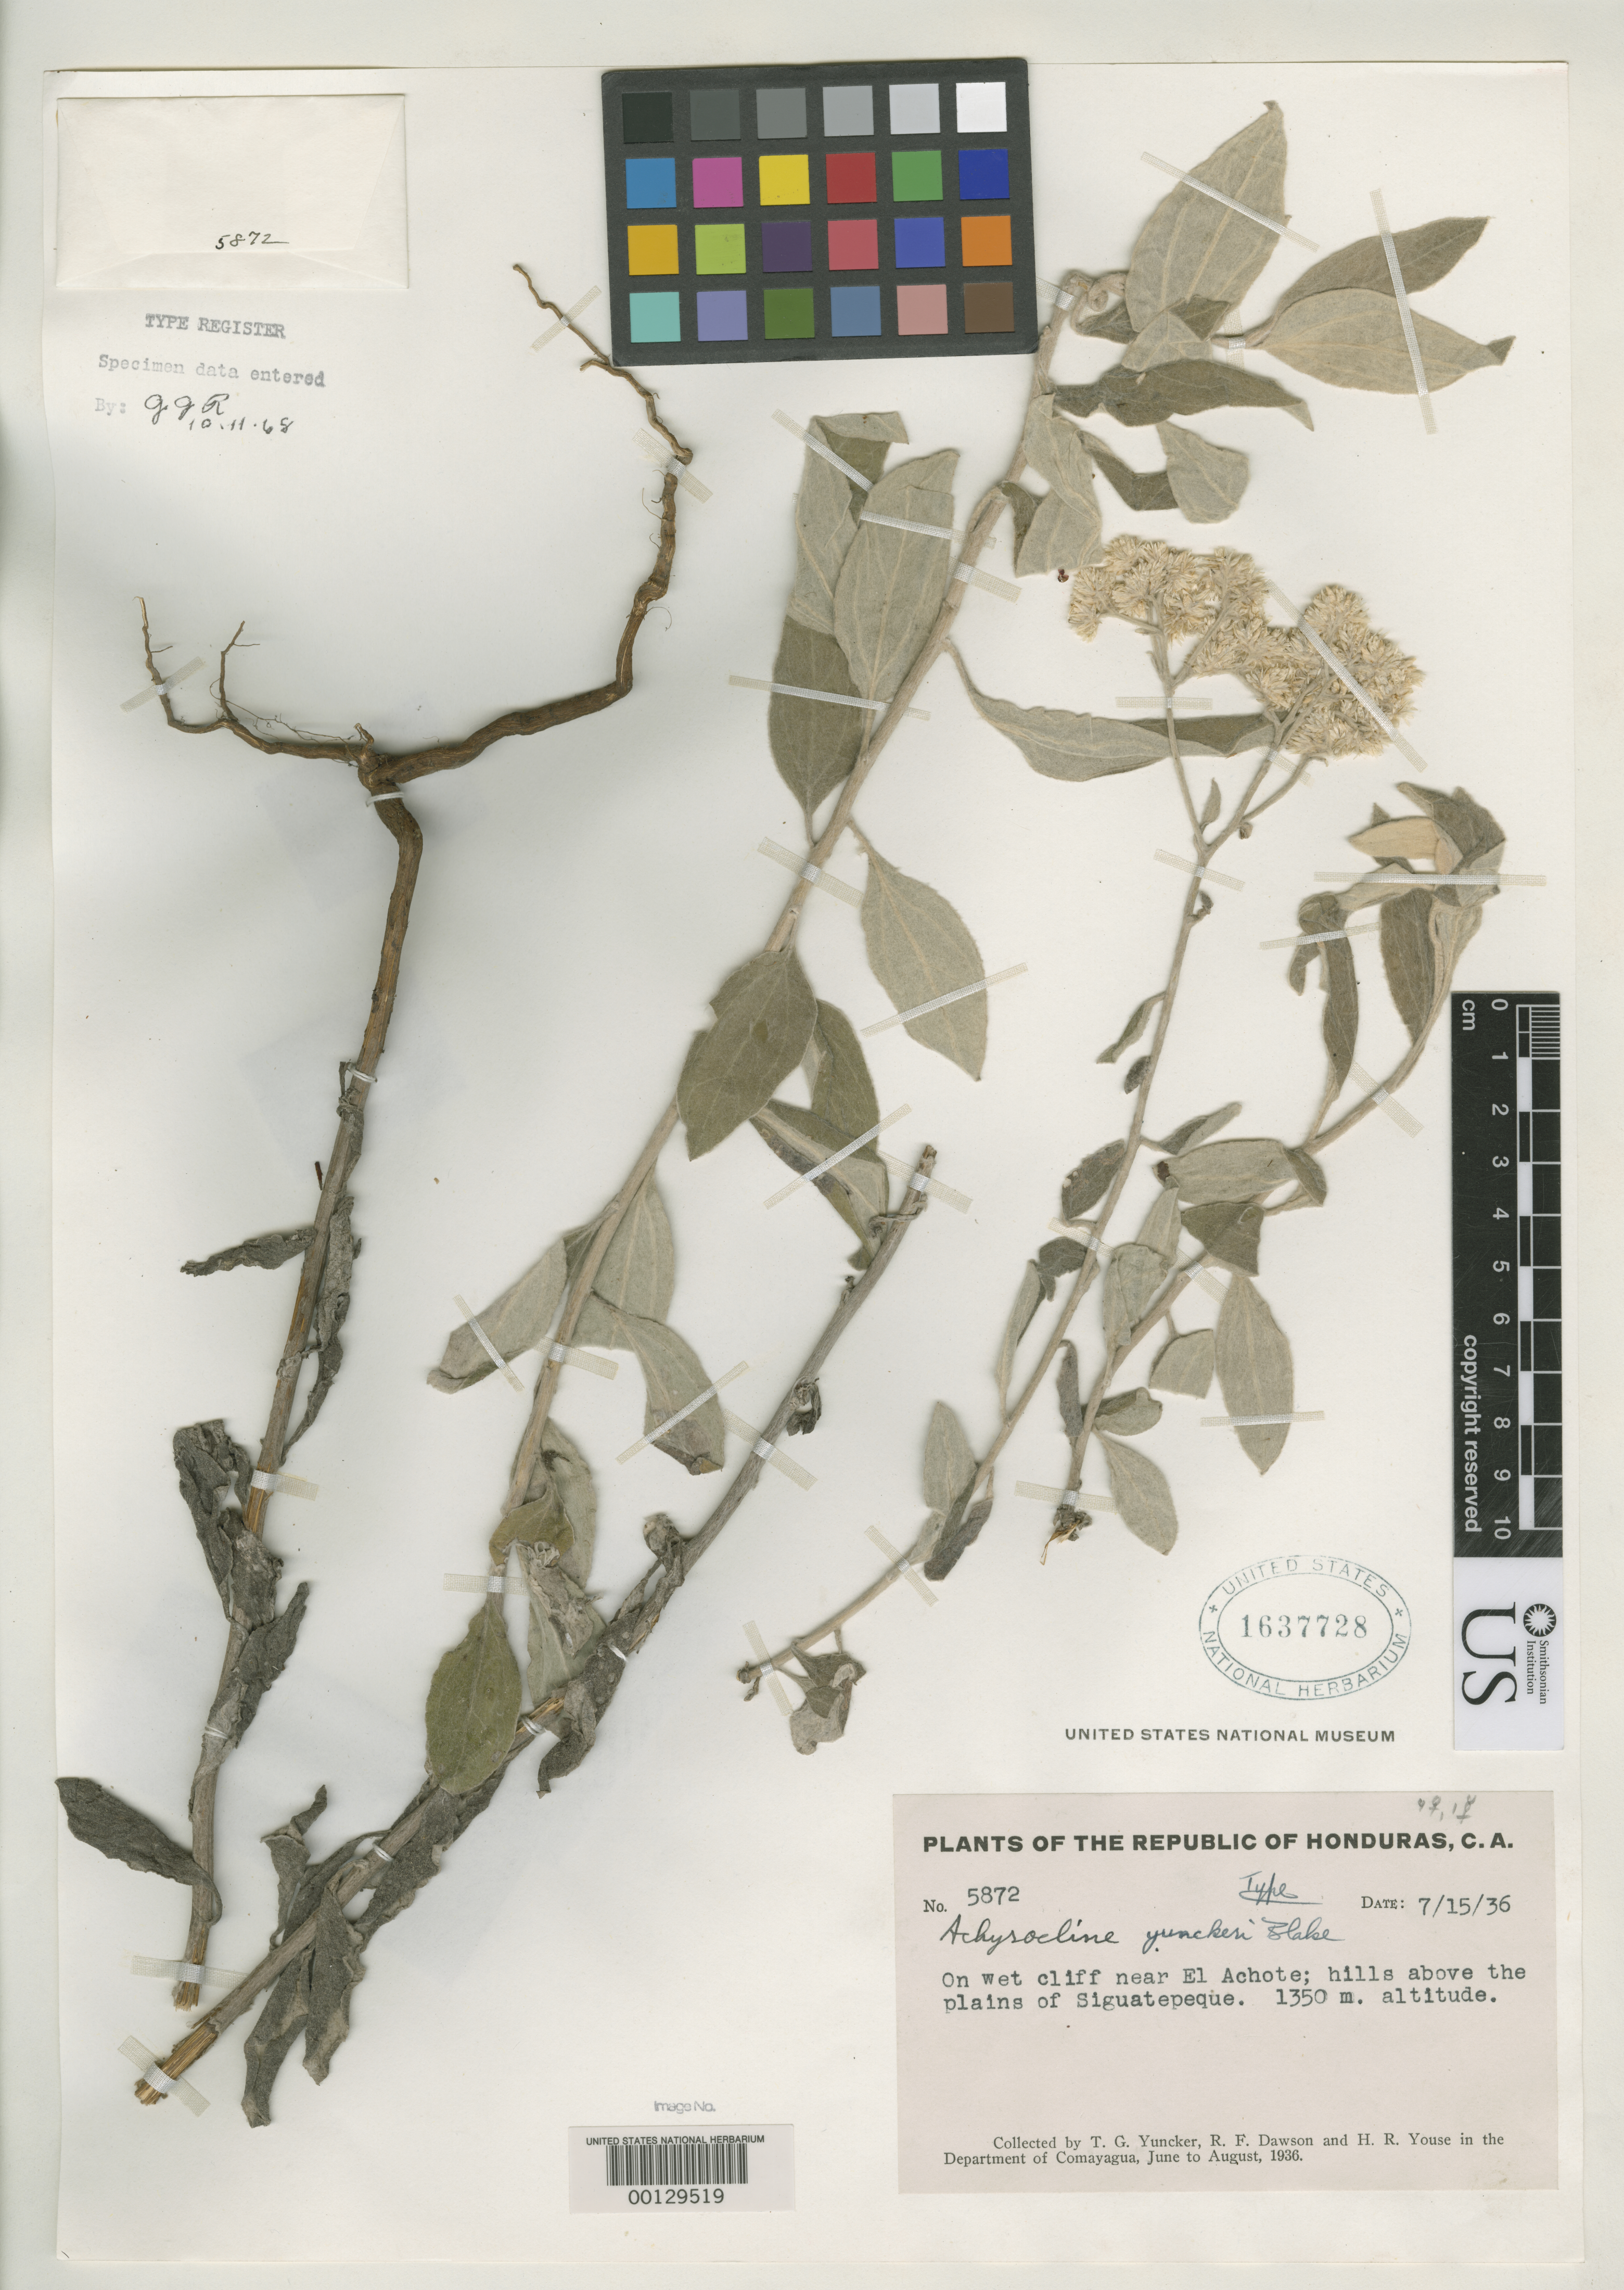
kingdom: Plantae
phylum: Tracheophyta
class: Magnoliopsida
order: Asterales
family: Asteraceae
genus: Achyrocline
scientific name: Achyrocline yunckeri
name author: S.F. Blake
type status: Holotype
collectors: T. G. Yuncker, R. F. Dawson & H. Youse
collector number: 5872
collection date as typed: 15 Jul 1936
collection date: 1936-07-15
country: Honduras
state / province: Comayagua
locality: Near El Achote, hills above plains of Siguatepeque.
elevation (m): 1350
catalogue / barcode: US 1637728